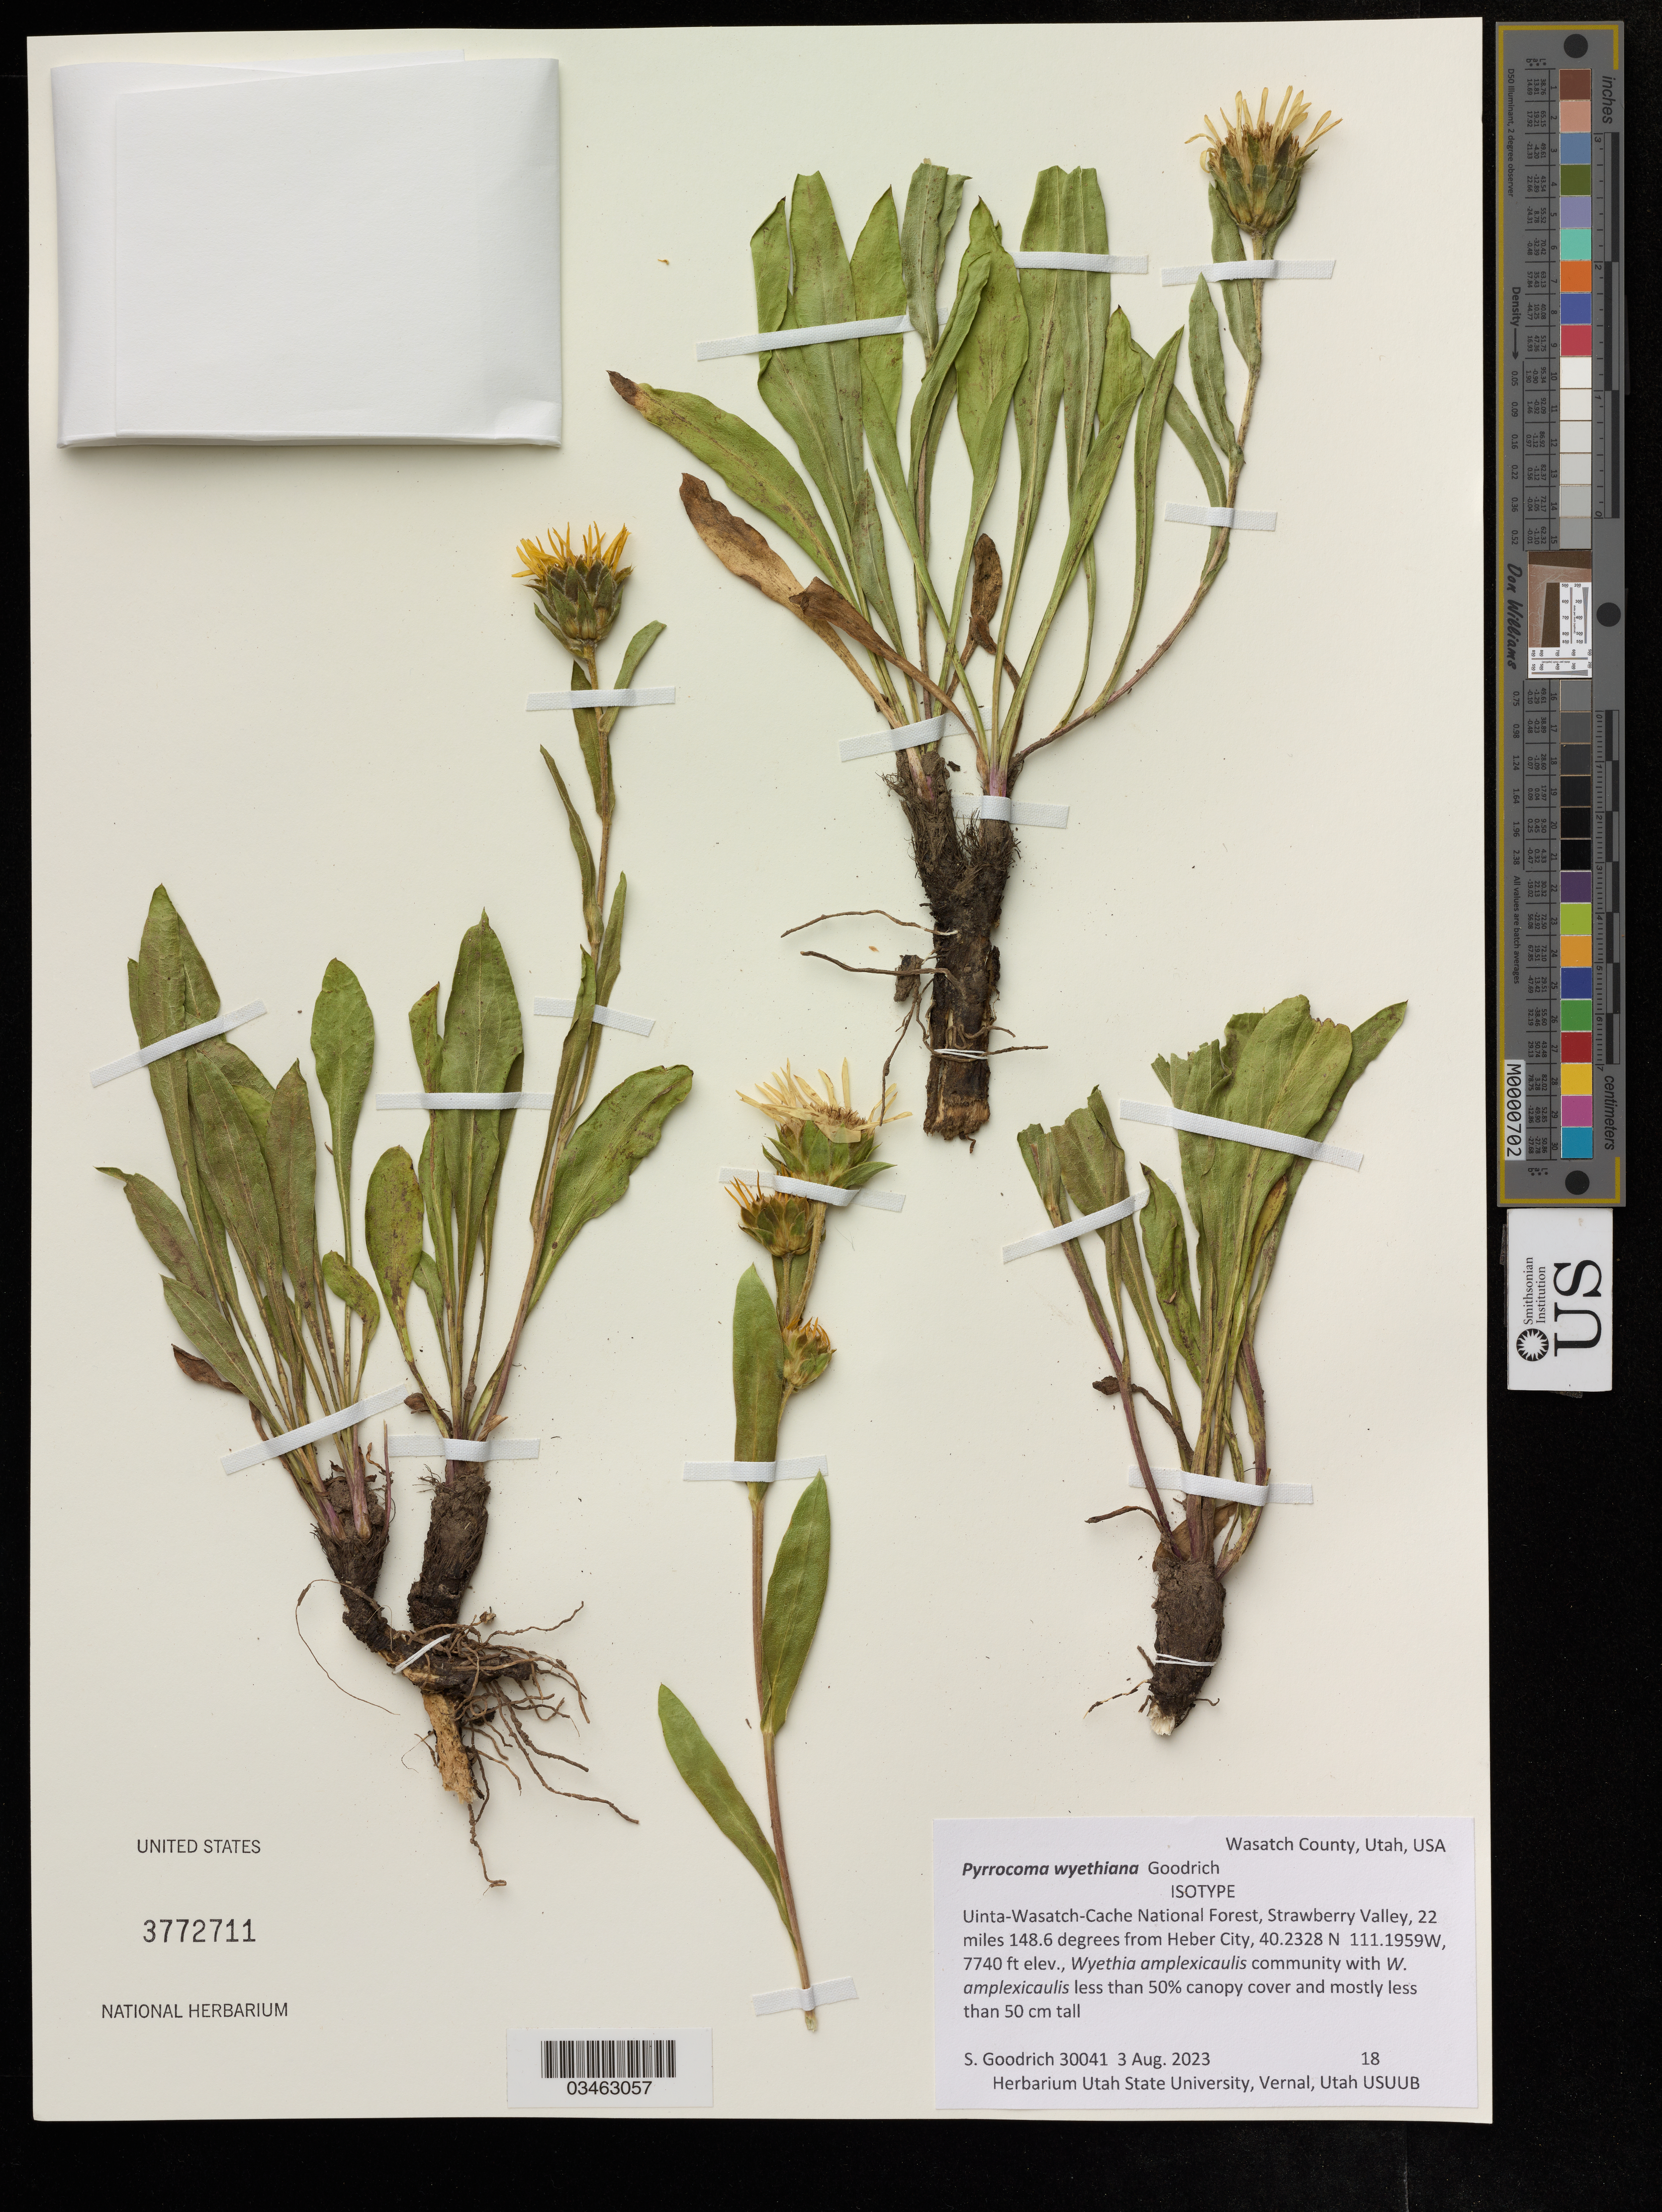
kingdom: Plantae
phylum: Tracheophyta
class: Magnoliopsida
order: Asterales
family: Asteraceae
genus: Pyrrocoma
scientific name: Pyrrocoma wyethiana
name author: Goodrich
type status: Isotype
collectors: S. Goodrich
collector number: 30041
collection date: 2023-08-03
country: United States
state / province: Utah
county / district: Wasatch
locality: Uinta-Wasatch-Cache National Forest, Strawberry Valley, 22 miles 148.6 degrees from Heber City.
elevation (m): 2359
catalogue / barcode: US 3772711